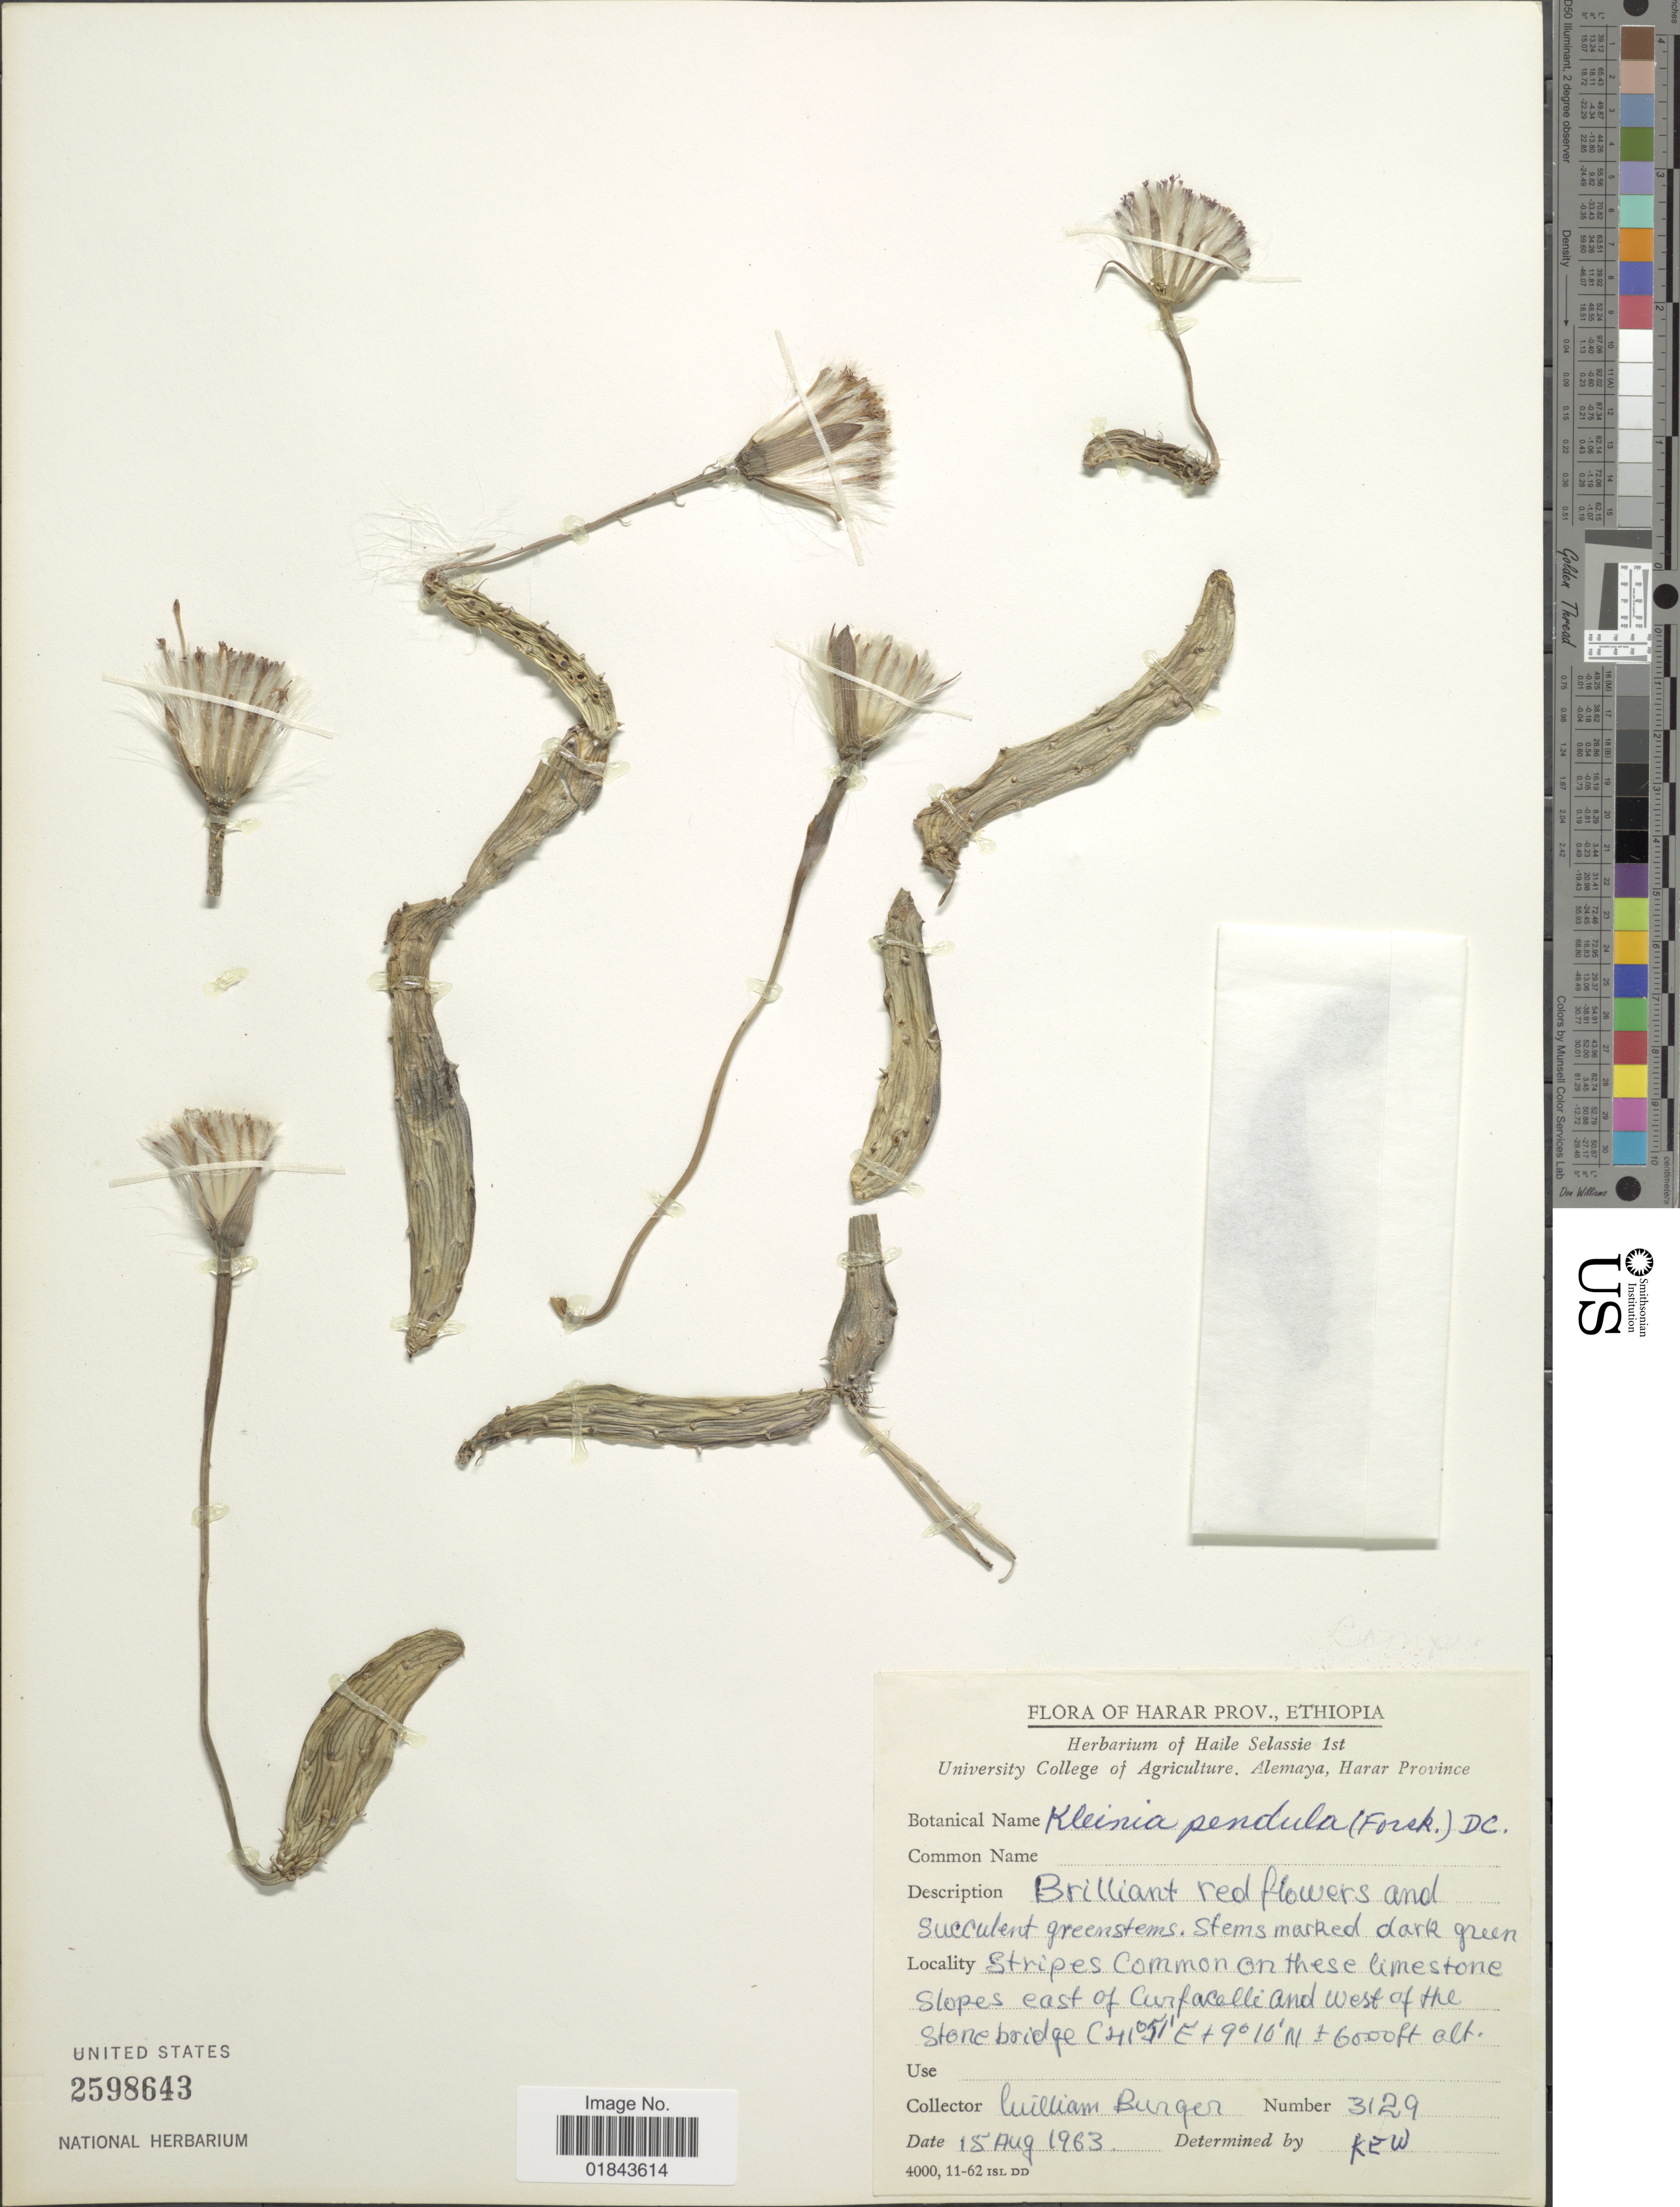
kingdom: Plantae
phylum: Tracheophyta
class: Magnoliopsida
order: Asterales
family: Asteraceae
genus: Kleinia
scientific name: Kleinia pendula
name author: (Forssk.) DC.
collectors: W. Burger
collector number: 3129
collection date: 1963-08-15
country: Ethiopia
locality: Harar, Prov., Ethiopia, Stripes common on these limestone slopes east of Curfacalle and west of the Stone bridge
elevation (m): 1829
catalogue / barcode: US 2598643